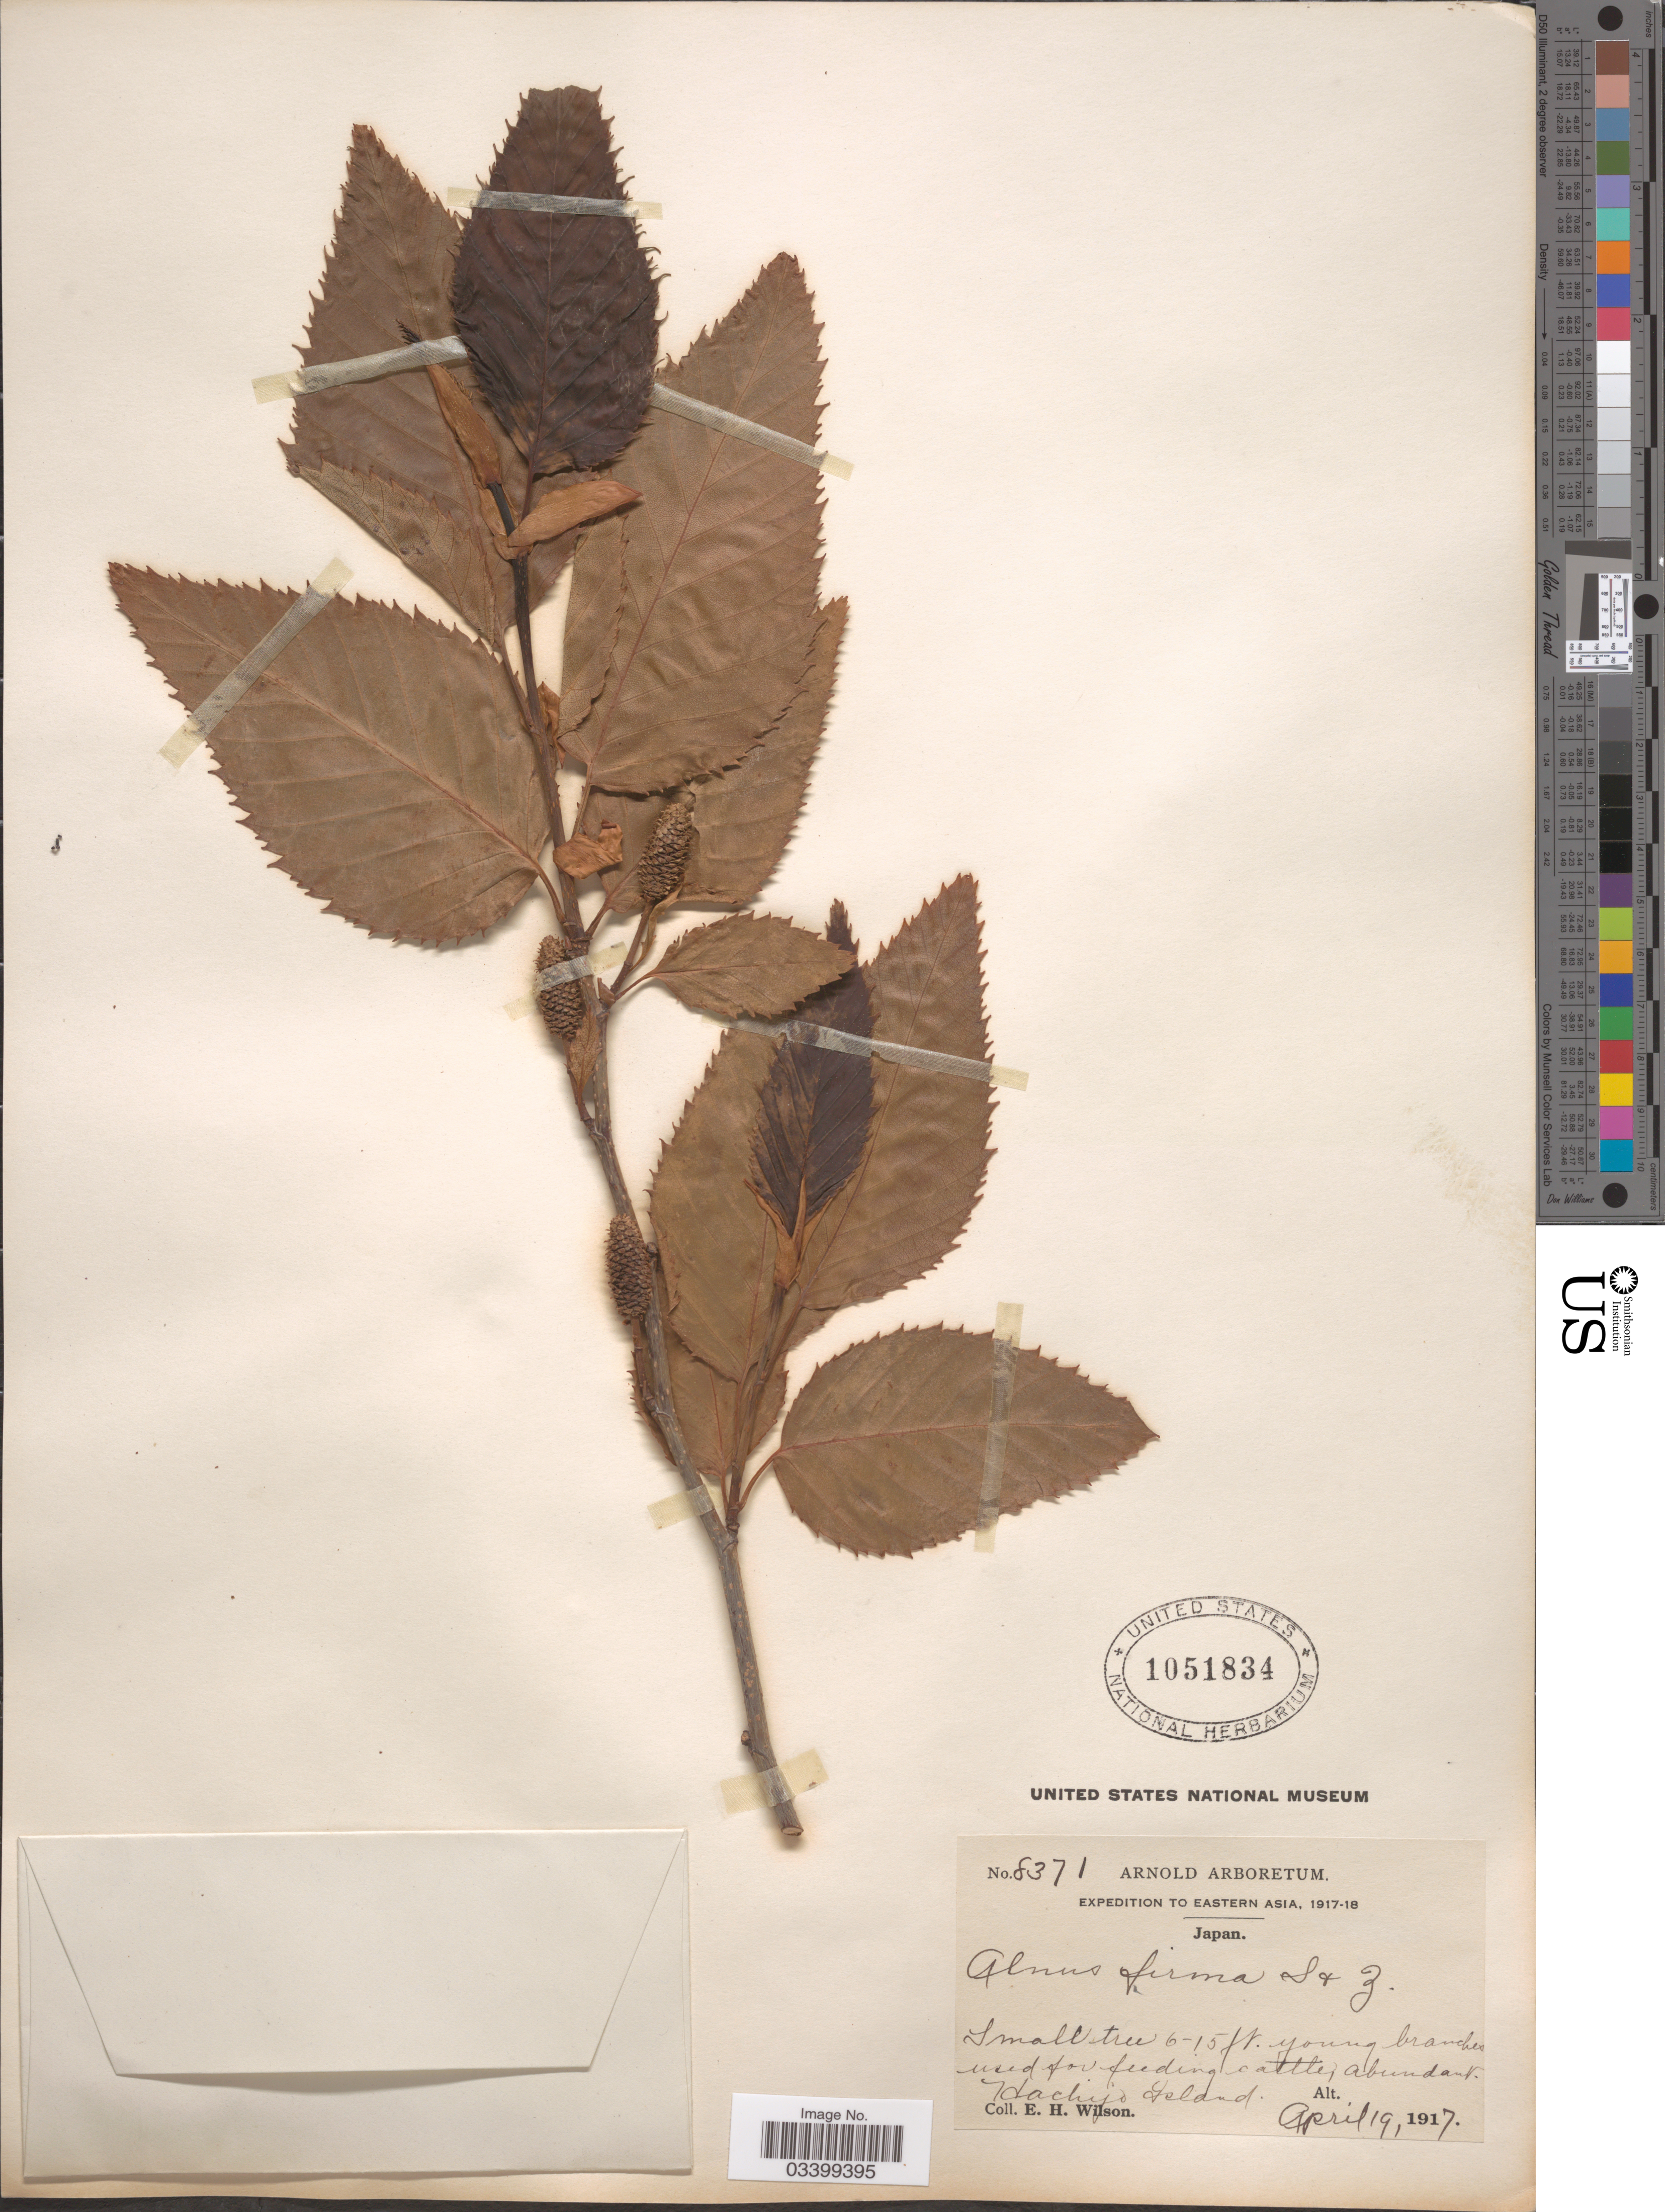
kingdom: Plantae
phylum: Tracheophyta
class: Magnoliopsida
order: Fagales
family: Betulaceae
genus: Alnus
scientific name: Alnus firma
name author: Siebold & Zucc.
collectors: E. Wilson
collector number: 8371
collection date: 1917-04-19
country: Japan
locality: Hachijo Island.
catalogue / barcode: US 1051834